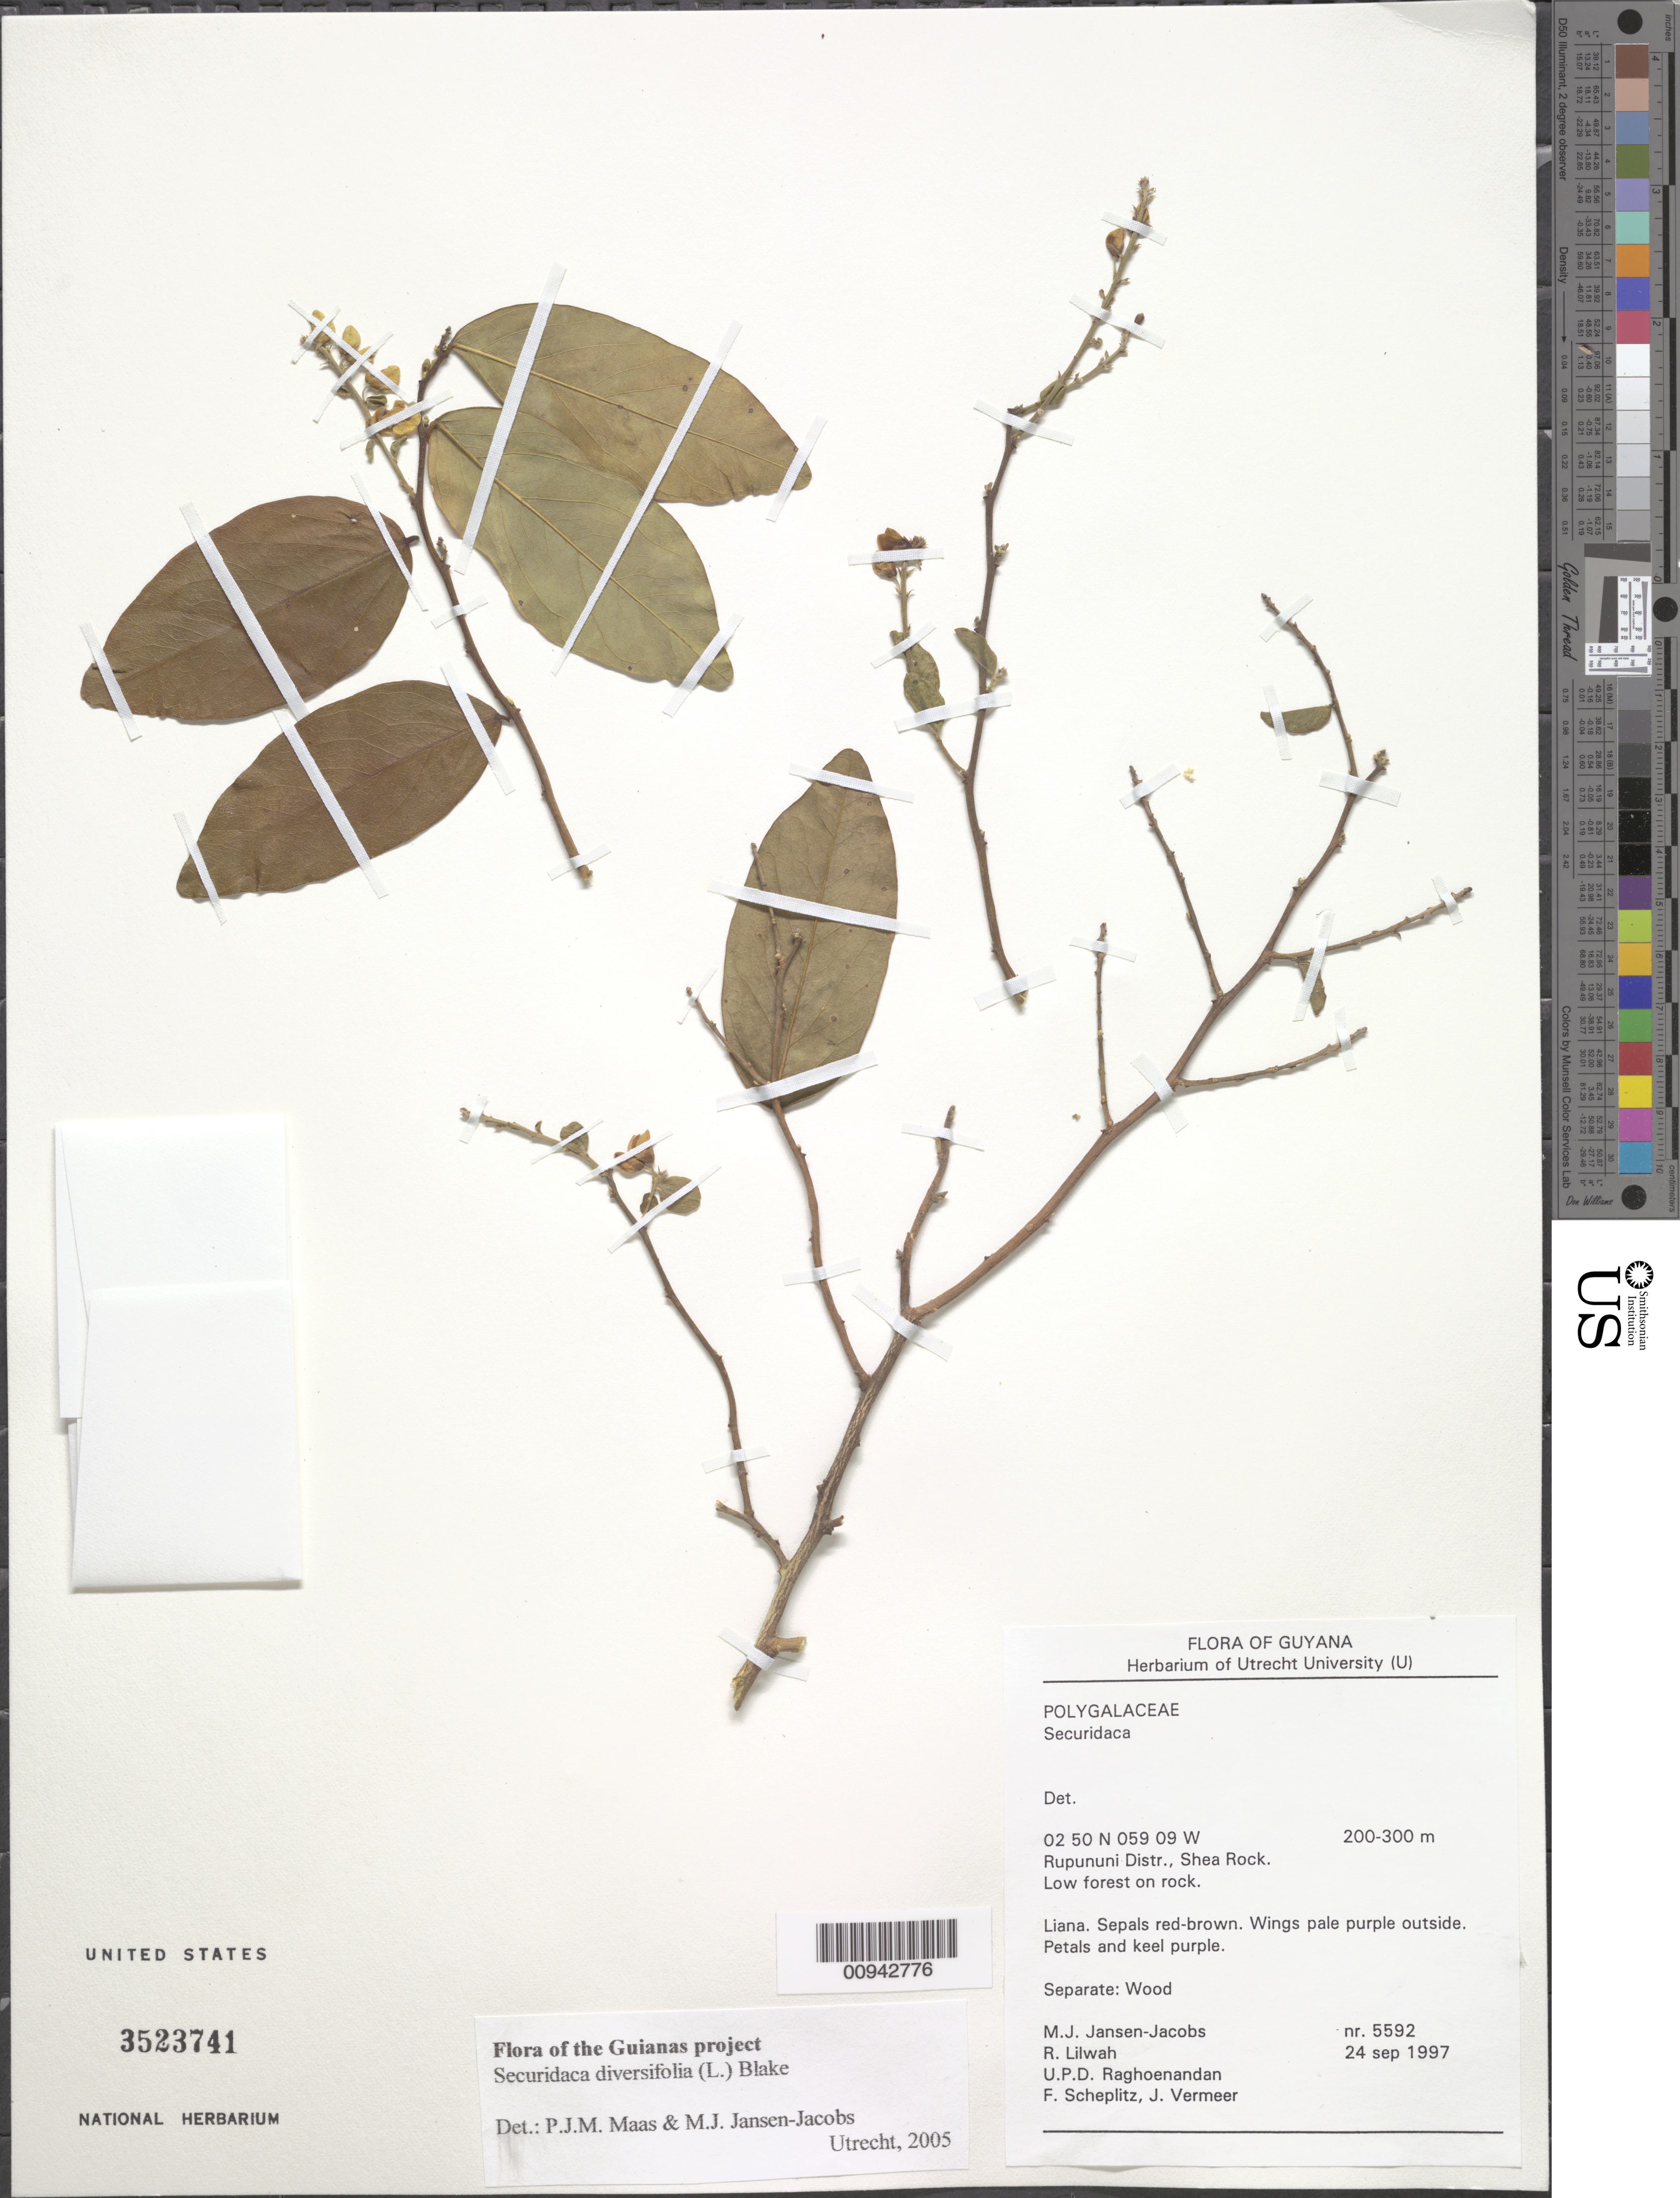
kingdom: Plantae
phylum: Tracheophyta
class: Magnoliopsida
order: Fabales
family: Polygalaceae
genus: Securidaca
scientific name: Securidaca diversifolia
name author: (L.) S.F. Blake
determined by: Maas, P. J.; Jansen-Jacobs, M. J.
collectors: M. J. Jansen-Jacobs, R. Lilwah, U. Raghoenandan, F. Scheplitz & J. Vermeer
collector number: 5592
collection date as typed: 24-Sep-97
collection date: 1997-09-24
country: Guyana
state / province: U. Takutu-U. Essequibo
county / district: Rupununi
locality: Rupununi Distr., Shea Rock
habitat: Low forest on rock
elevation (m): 200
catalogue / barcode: US 3523741